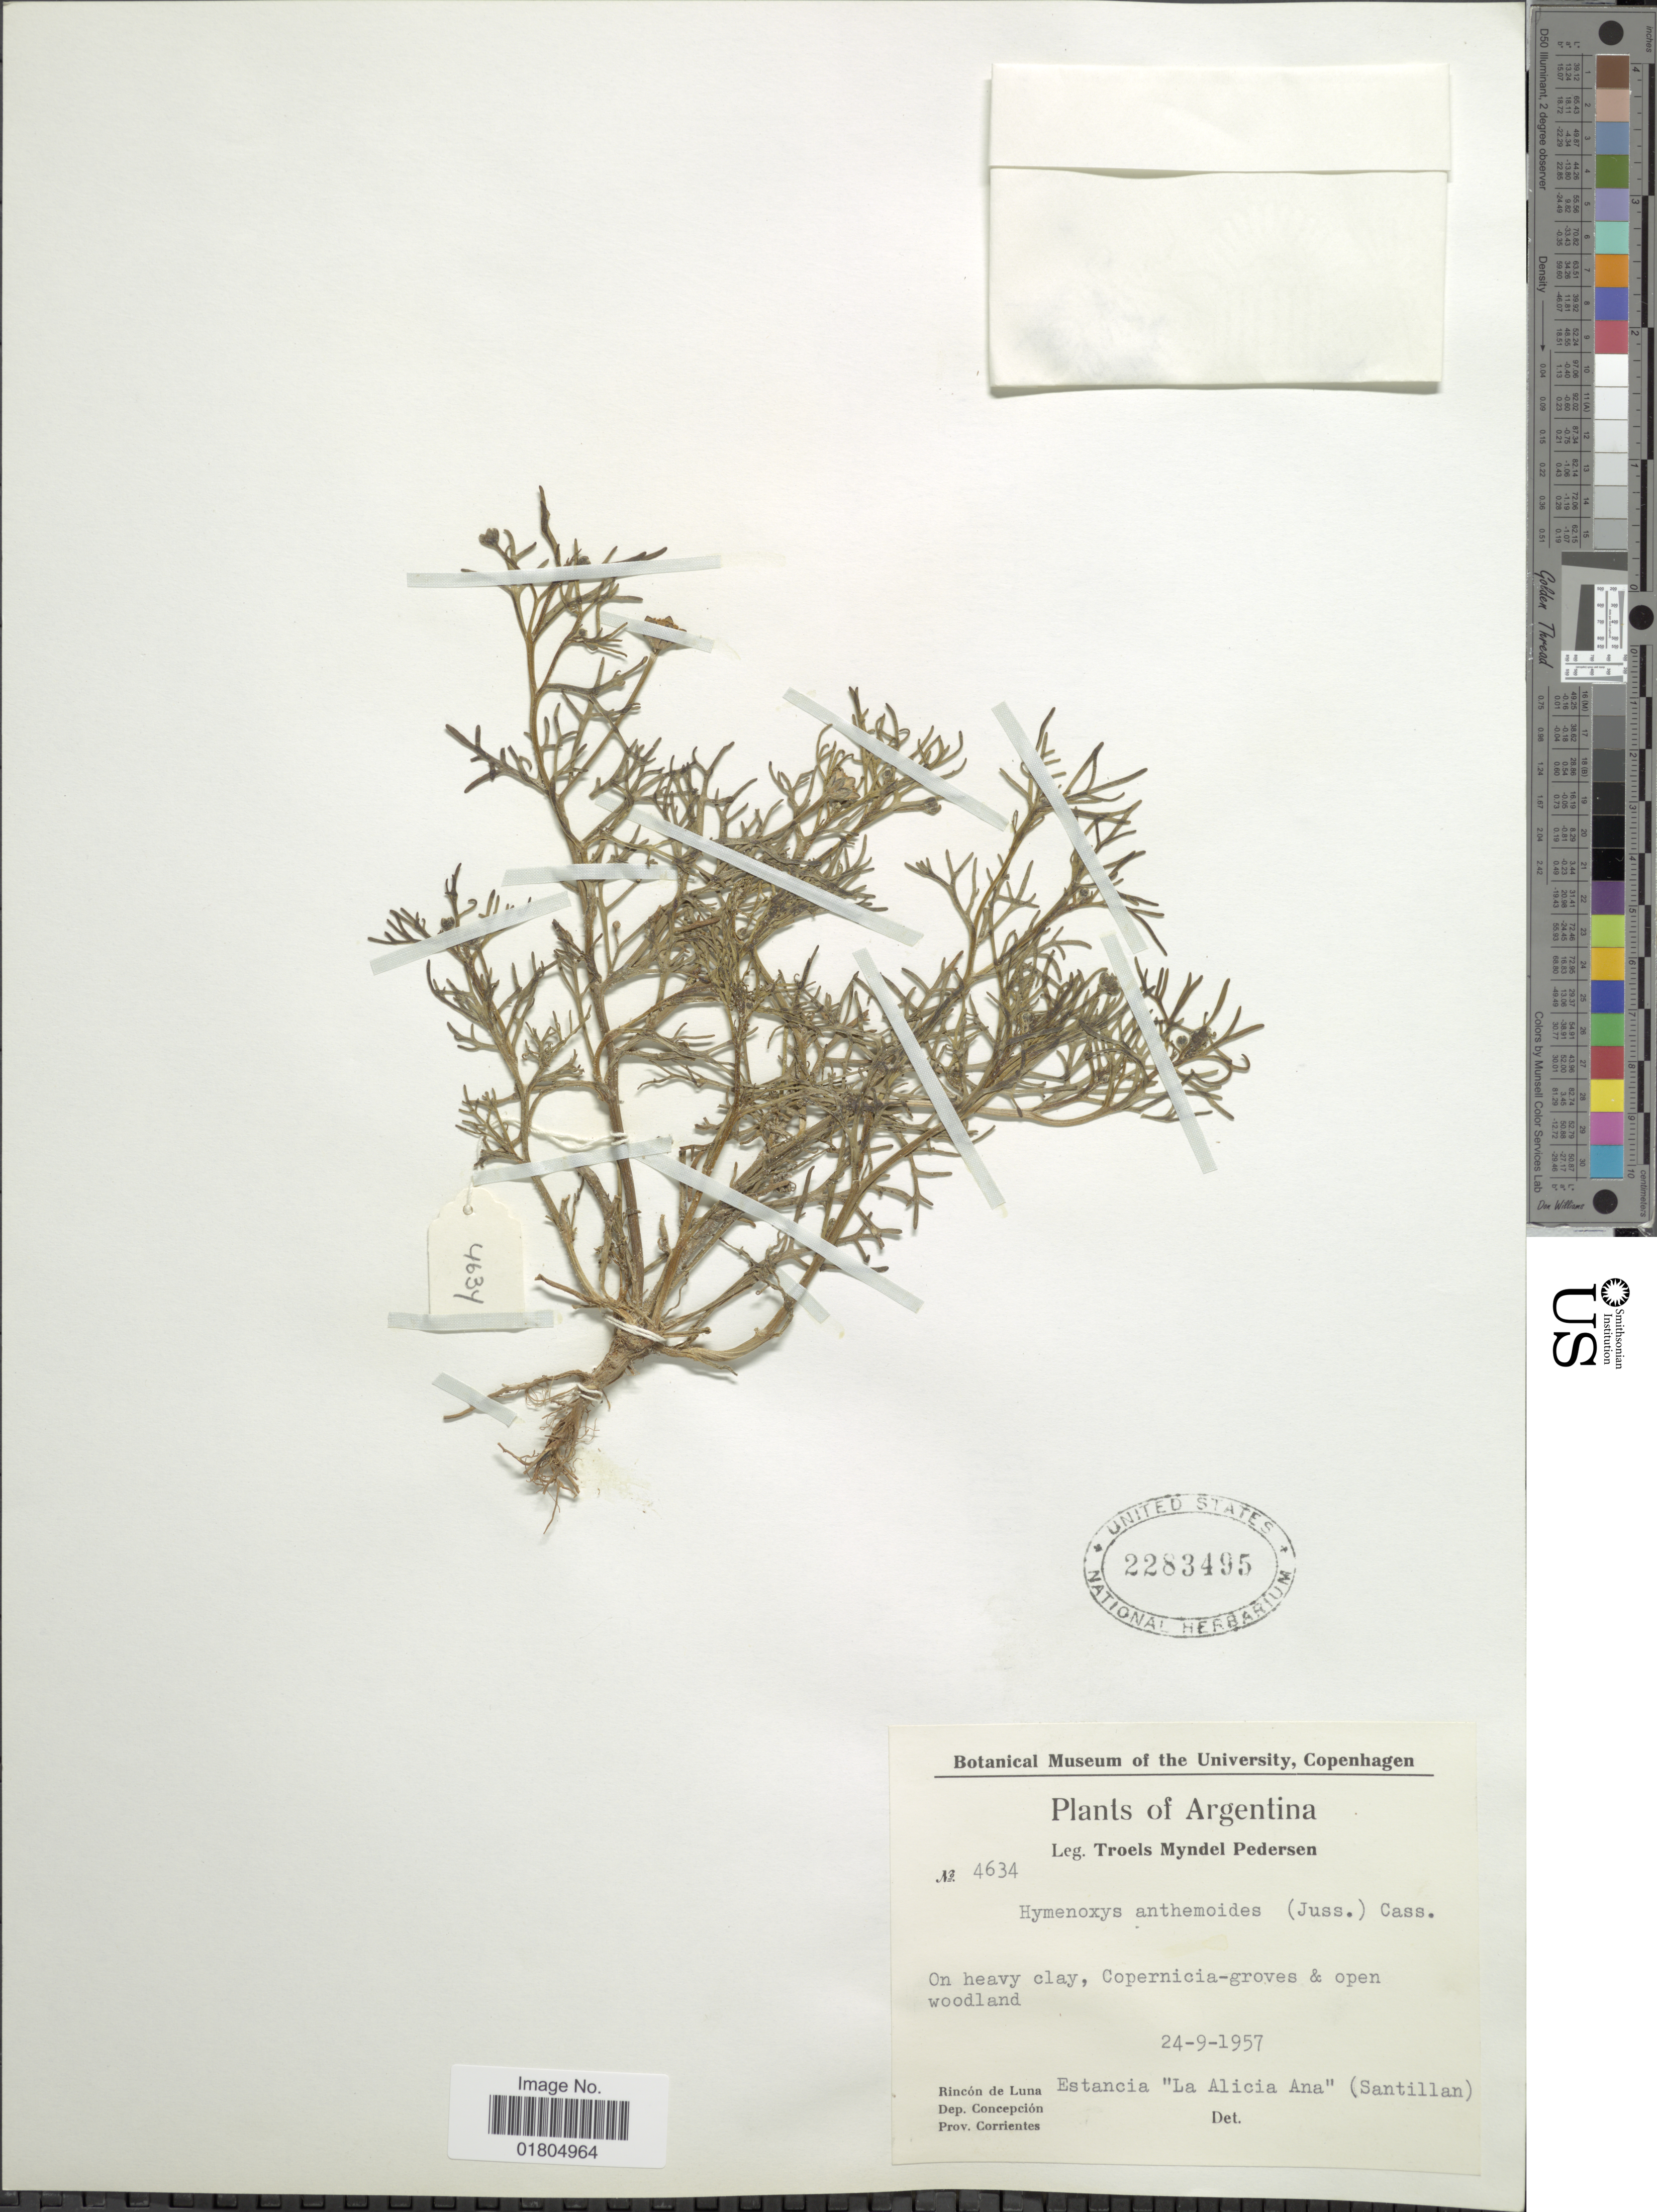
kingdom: Plantae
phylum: Tracheophyta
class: Magnoliopsida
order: Asterales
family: Asteraceae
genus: Hymenoxys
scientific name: Hymenoxys anthemoides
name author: (Juss.) Cass. ex DC.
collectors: T. Pederson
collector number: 4634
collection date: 1957-09-24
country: Argentina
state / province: Corrientes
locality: Rincon de Luna, Dep. Concepcion, Prov. Corrientes, Estancia "La Alicia Ana" (Santillan)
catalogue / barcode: US 2283495